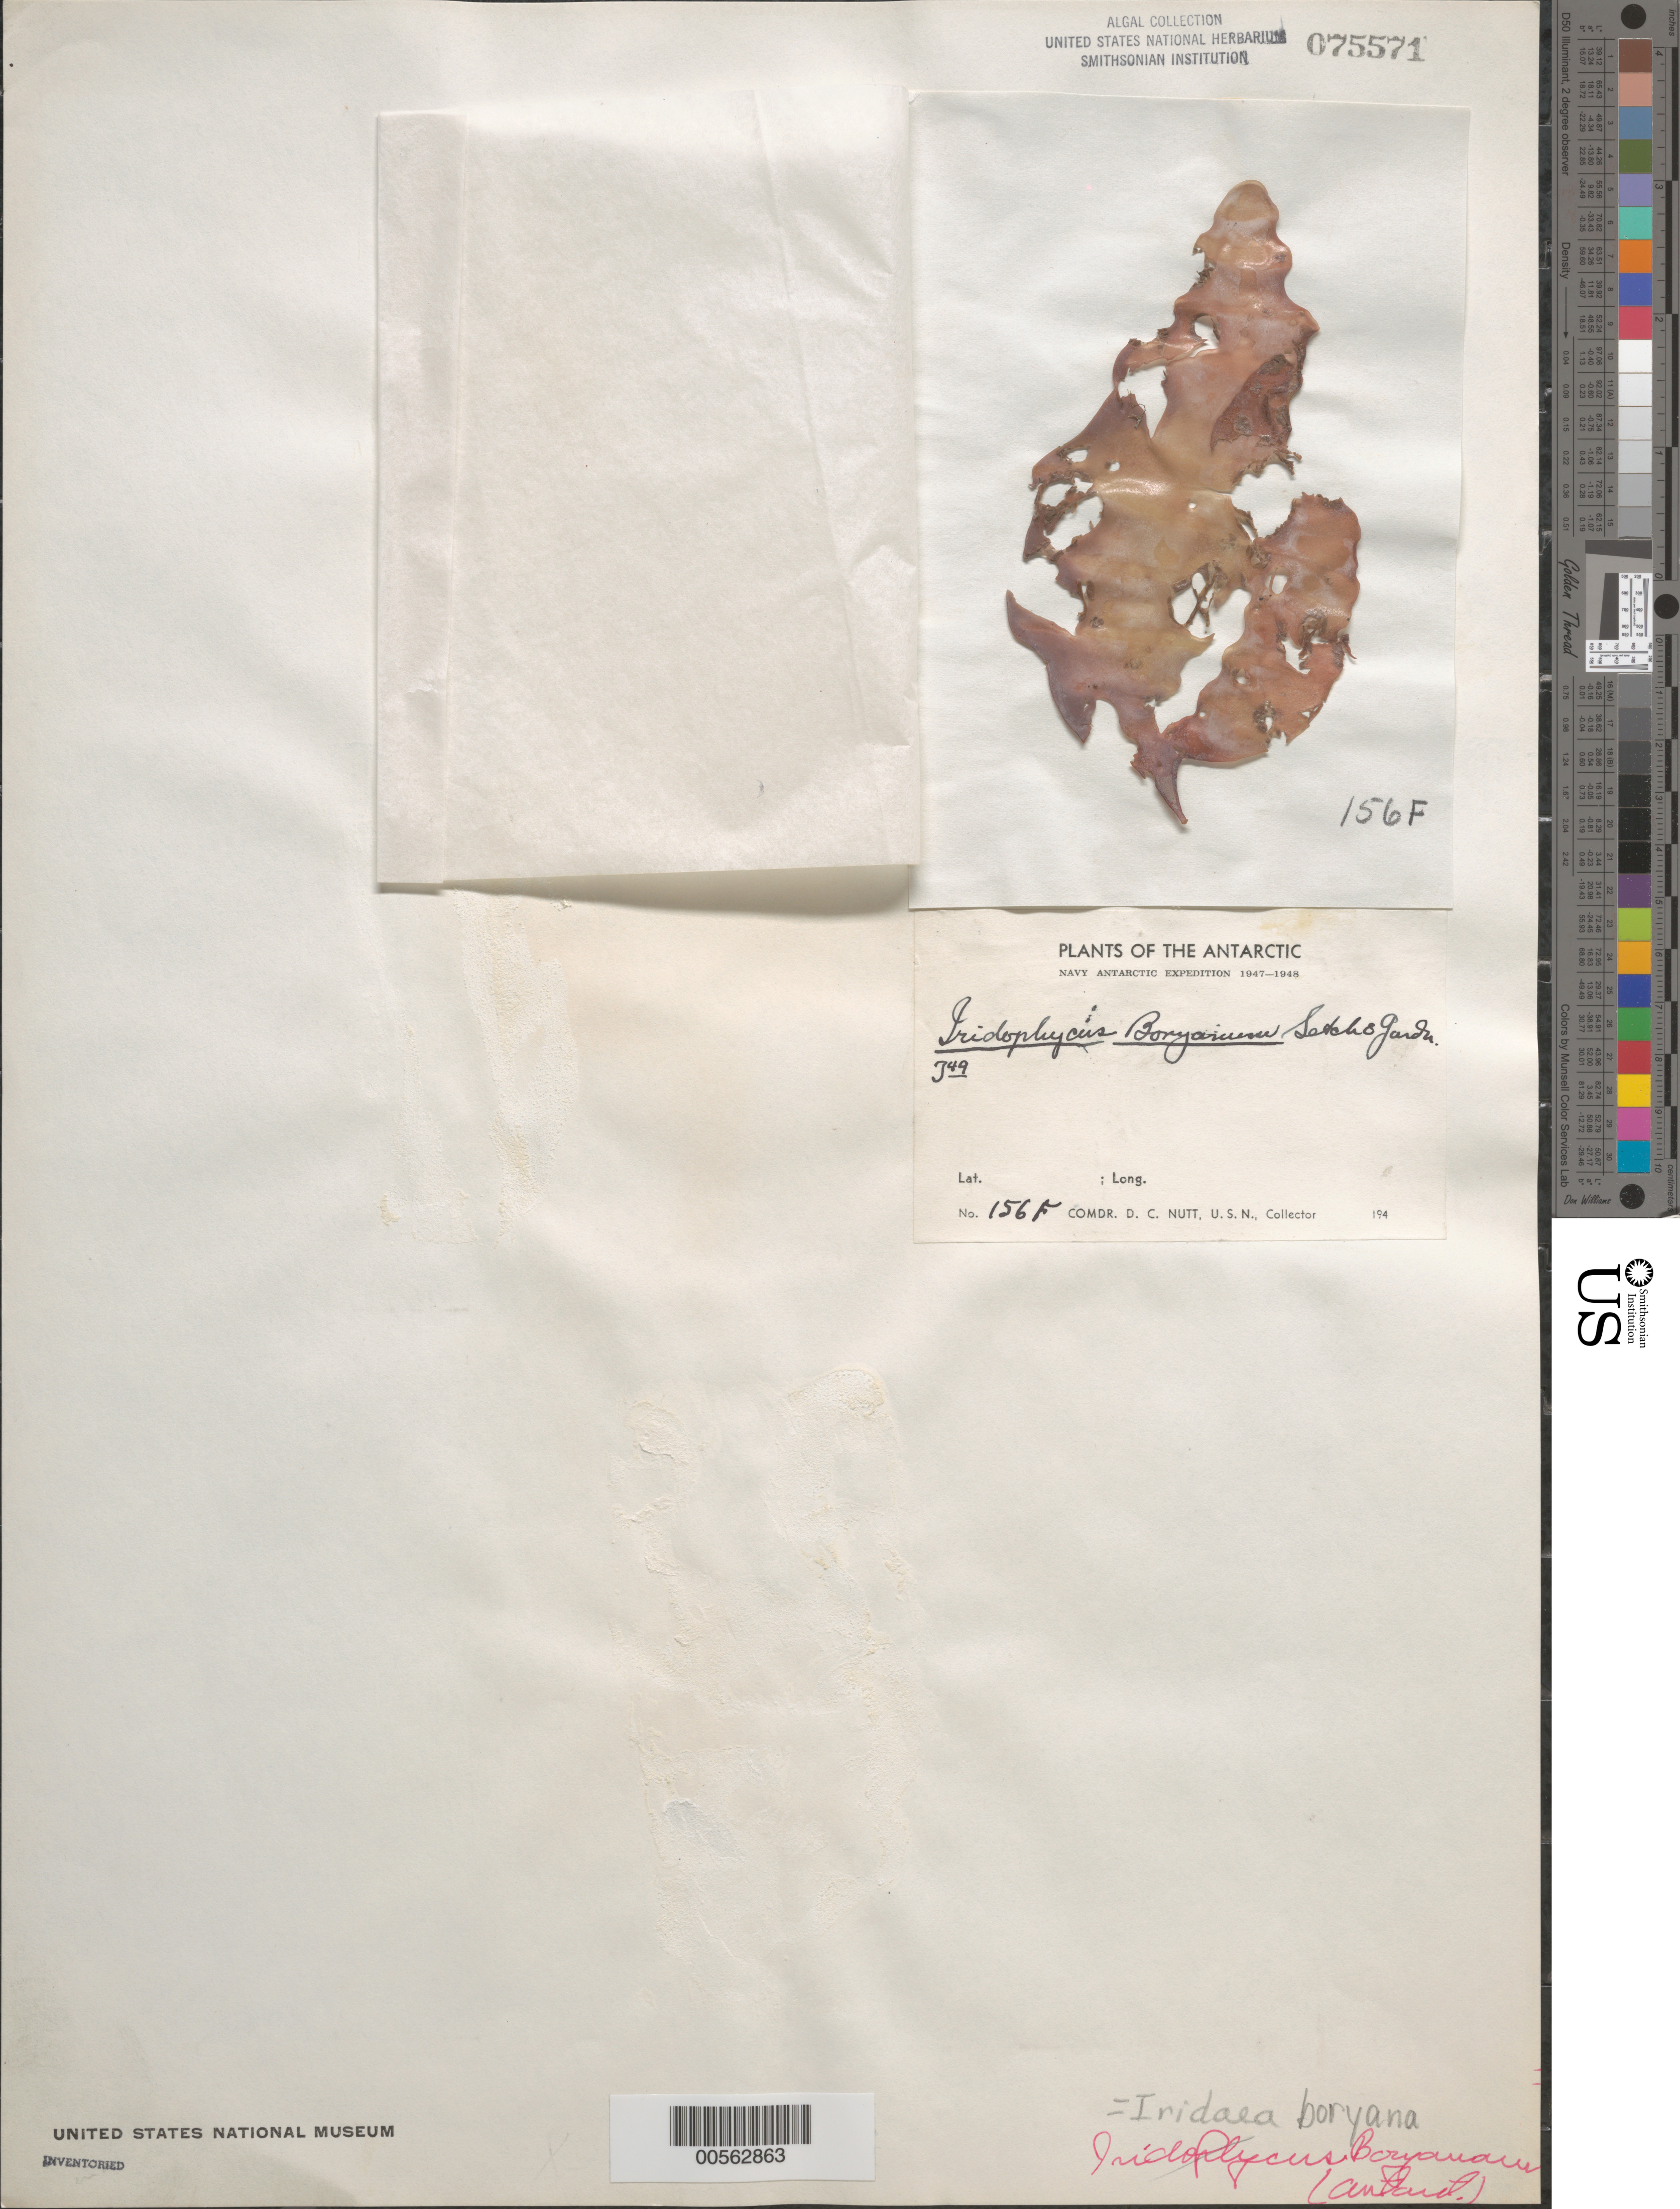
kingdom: Plantae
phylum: Rhodophyta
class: Florideophyceae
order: Gigartinales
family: Gigartinaceae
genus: Mazzaella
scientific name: Mazzaella laminarioides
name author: (Bory) Fredericq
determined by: Algae name updating Project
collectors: D. Nutt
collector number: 156f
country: Antarctica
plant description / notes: US Navy Antarctic Expedition, 1947-1948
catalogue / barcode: US 75571